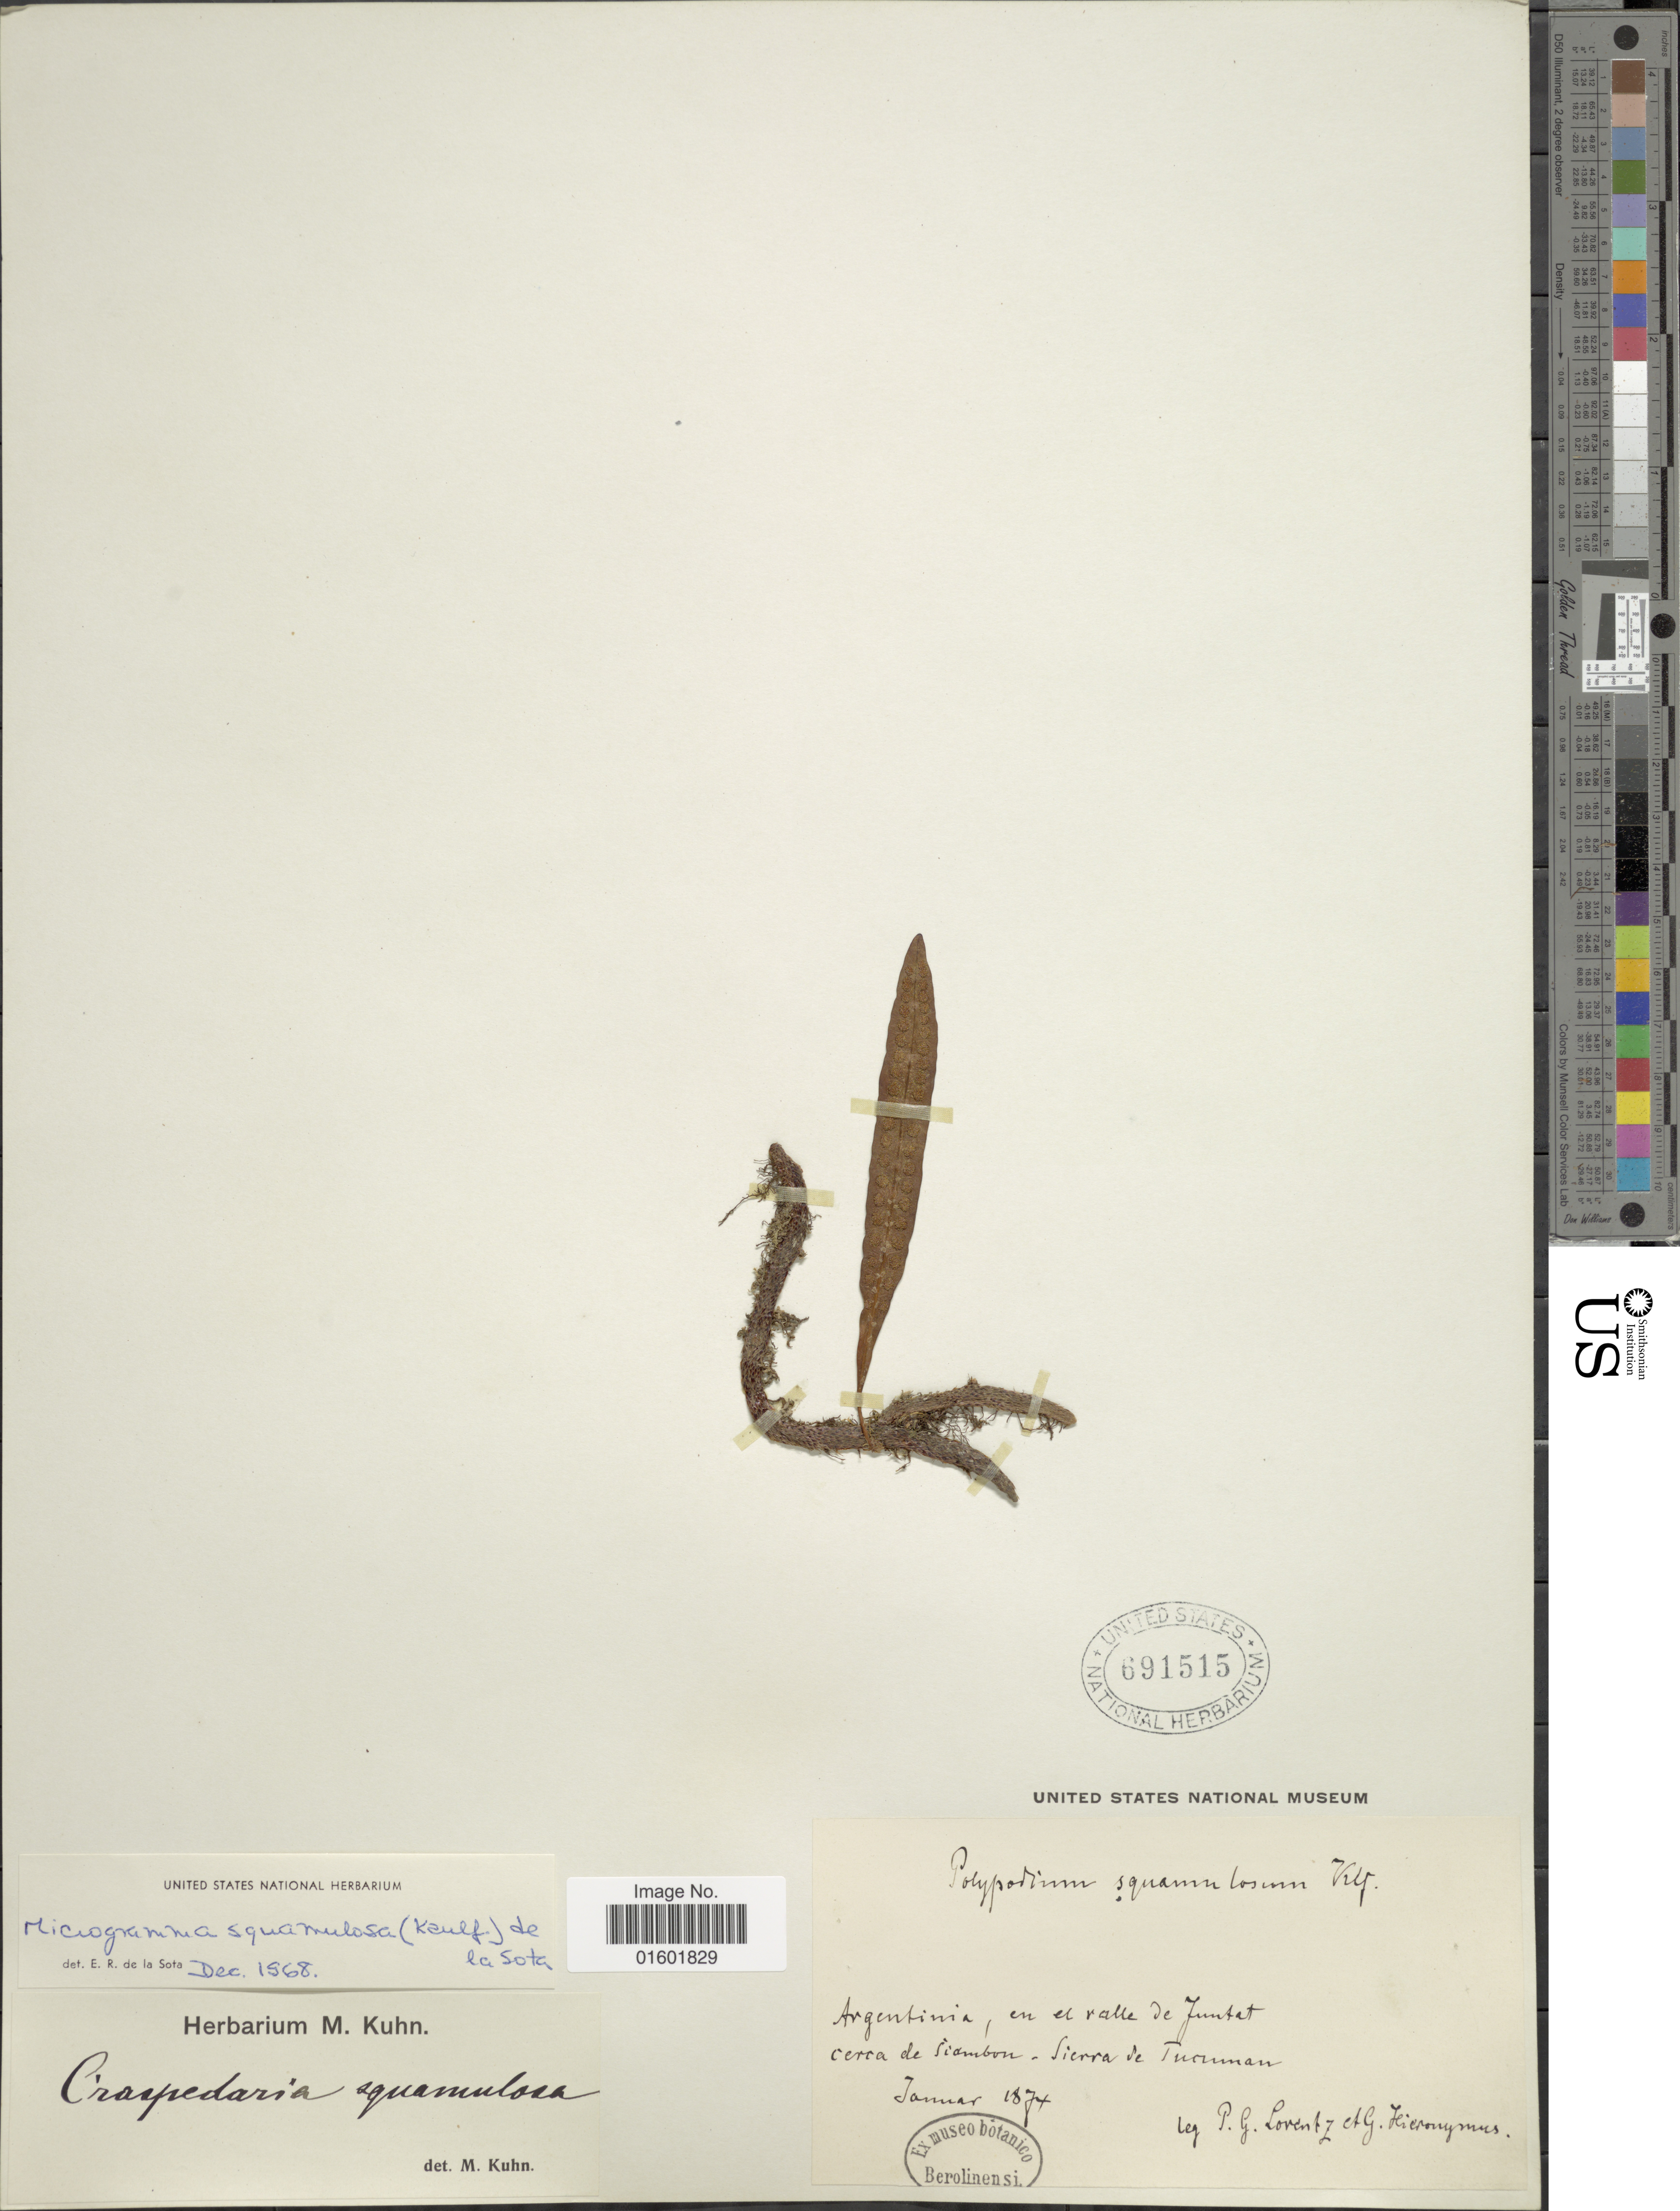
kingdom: Plantae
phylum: Tracheophyta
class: Polypodiopsida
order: Polypodiales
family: Polypodiaceae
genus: Microgramma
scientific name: Microgramma squamulosa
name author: (Kaulf.) Sota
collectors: P. G. Lorentz & G. H. Hieronymus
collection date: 1874-01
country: Argentina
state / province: Tucuman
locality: En el valle de juntat cerca de Siambon [interpreted]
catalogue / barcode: US 691515